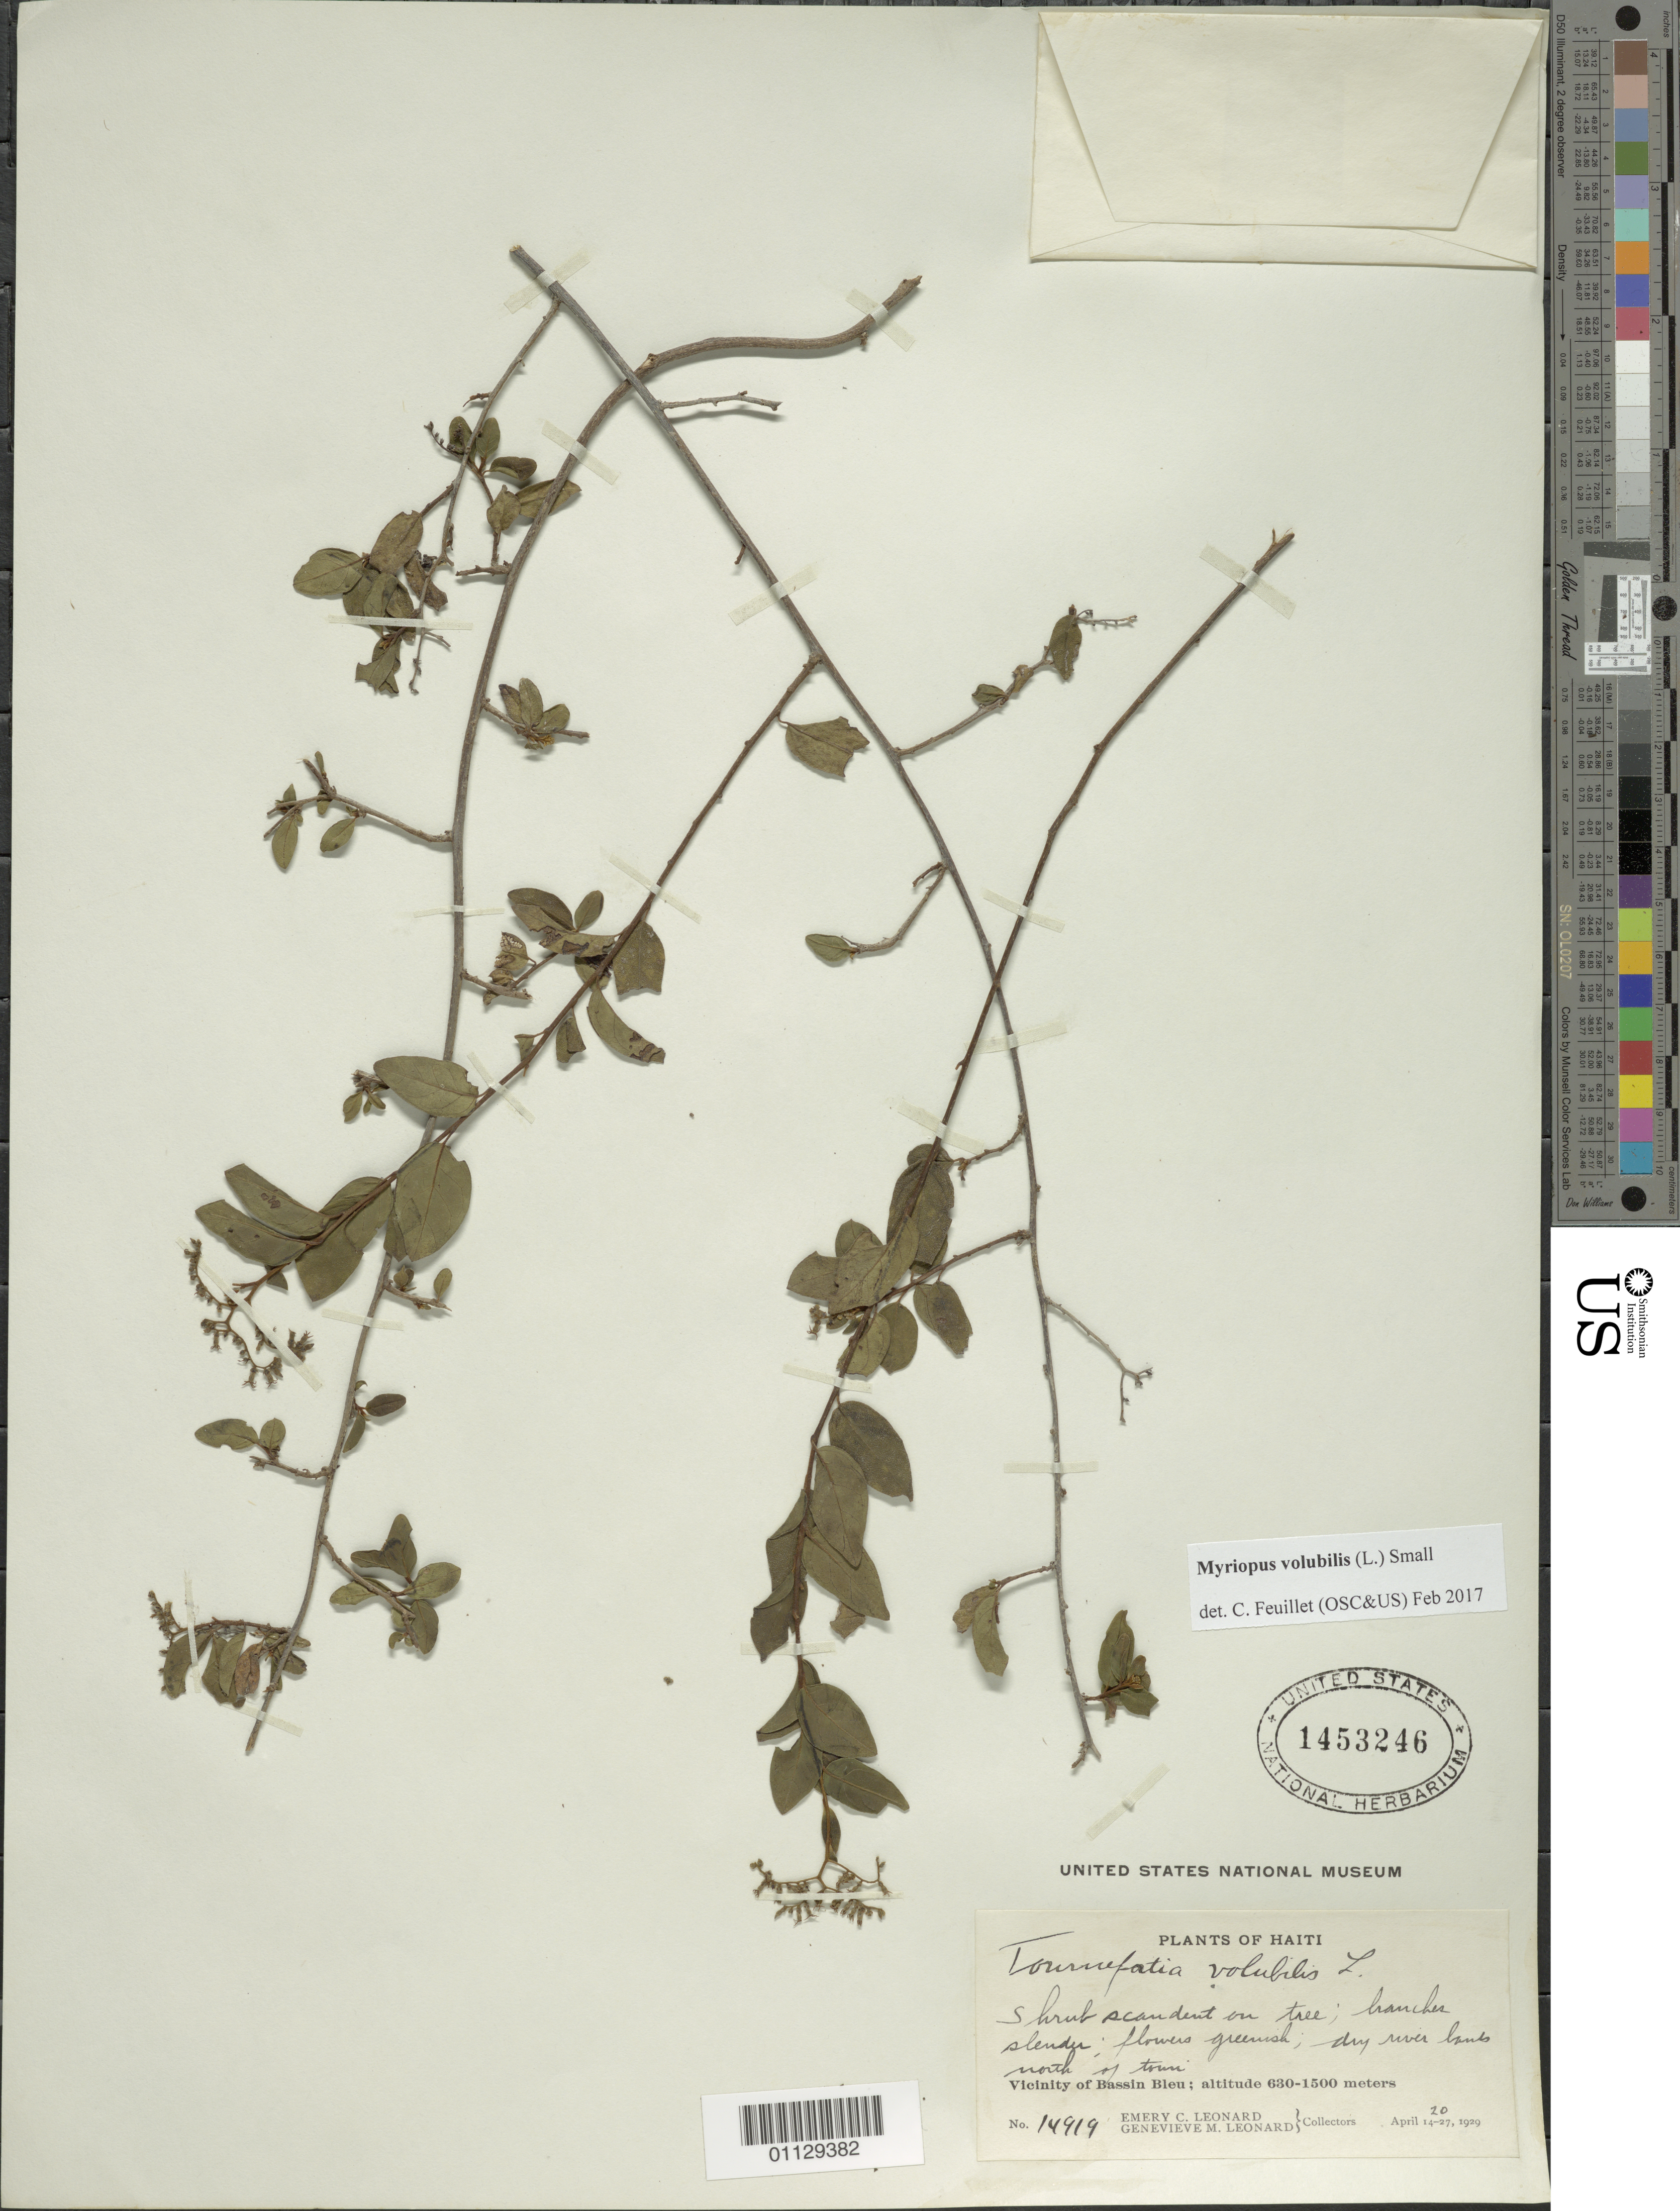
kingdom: Plantae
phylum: Tracheophyta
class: Magnoliopsida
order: Boraginales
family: Heliotropiaceae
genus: Myriopus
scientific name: Myriopus volubilis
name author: (L.) Small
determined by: Feuillet, C.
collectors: E. C. Leonard & G. M. Leonard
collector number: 14919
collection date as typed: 20 Apr 1929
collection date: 1929-04-20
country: Haiti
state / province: Nord-Óuest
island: Hispaniola I.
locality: Bassin Bleu vicinity, N of town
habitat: Dry river banks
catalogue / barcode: US 1453246